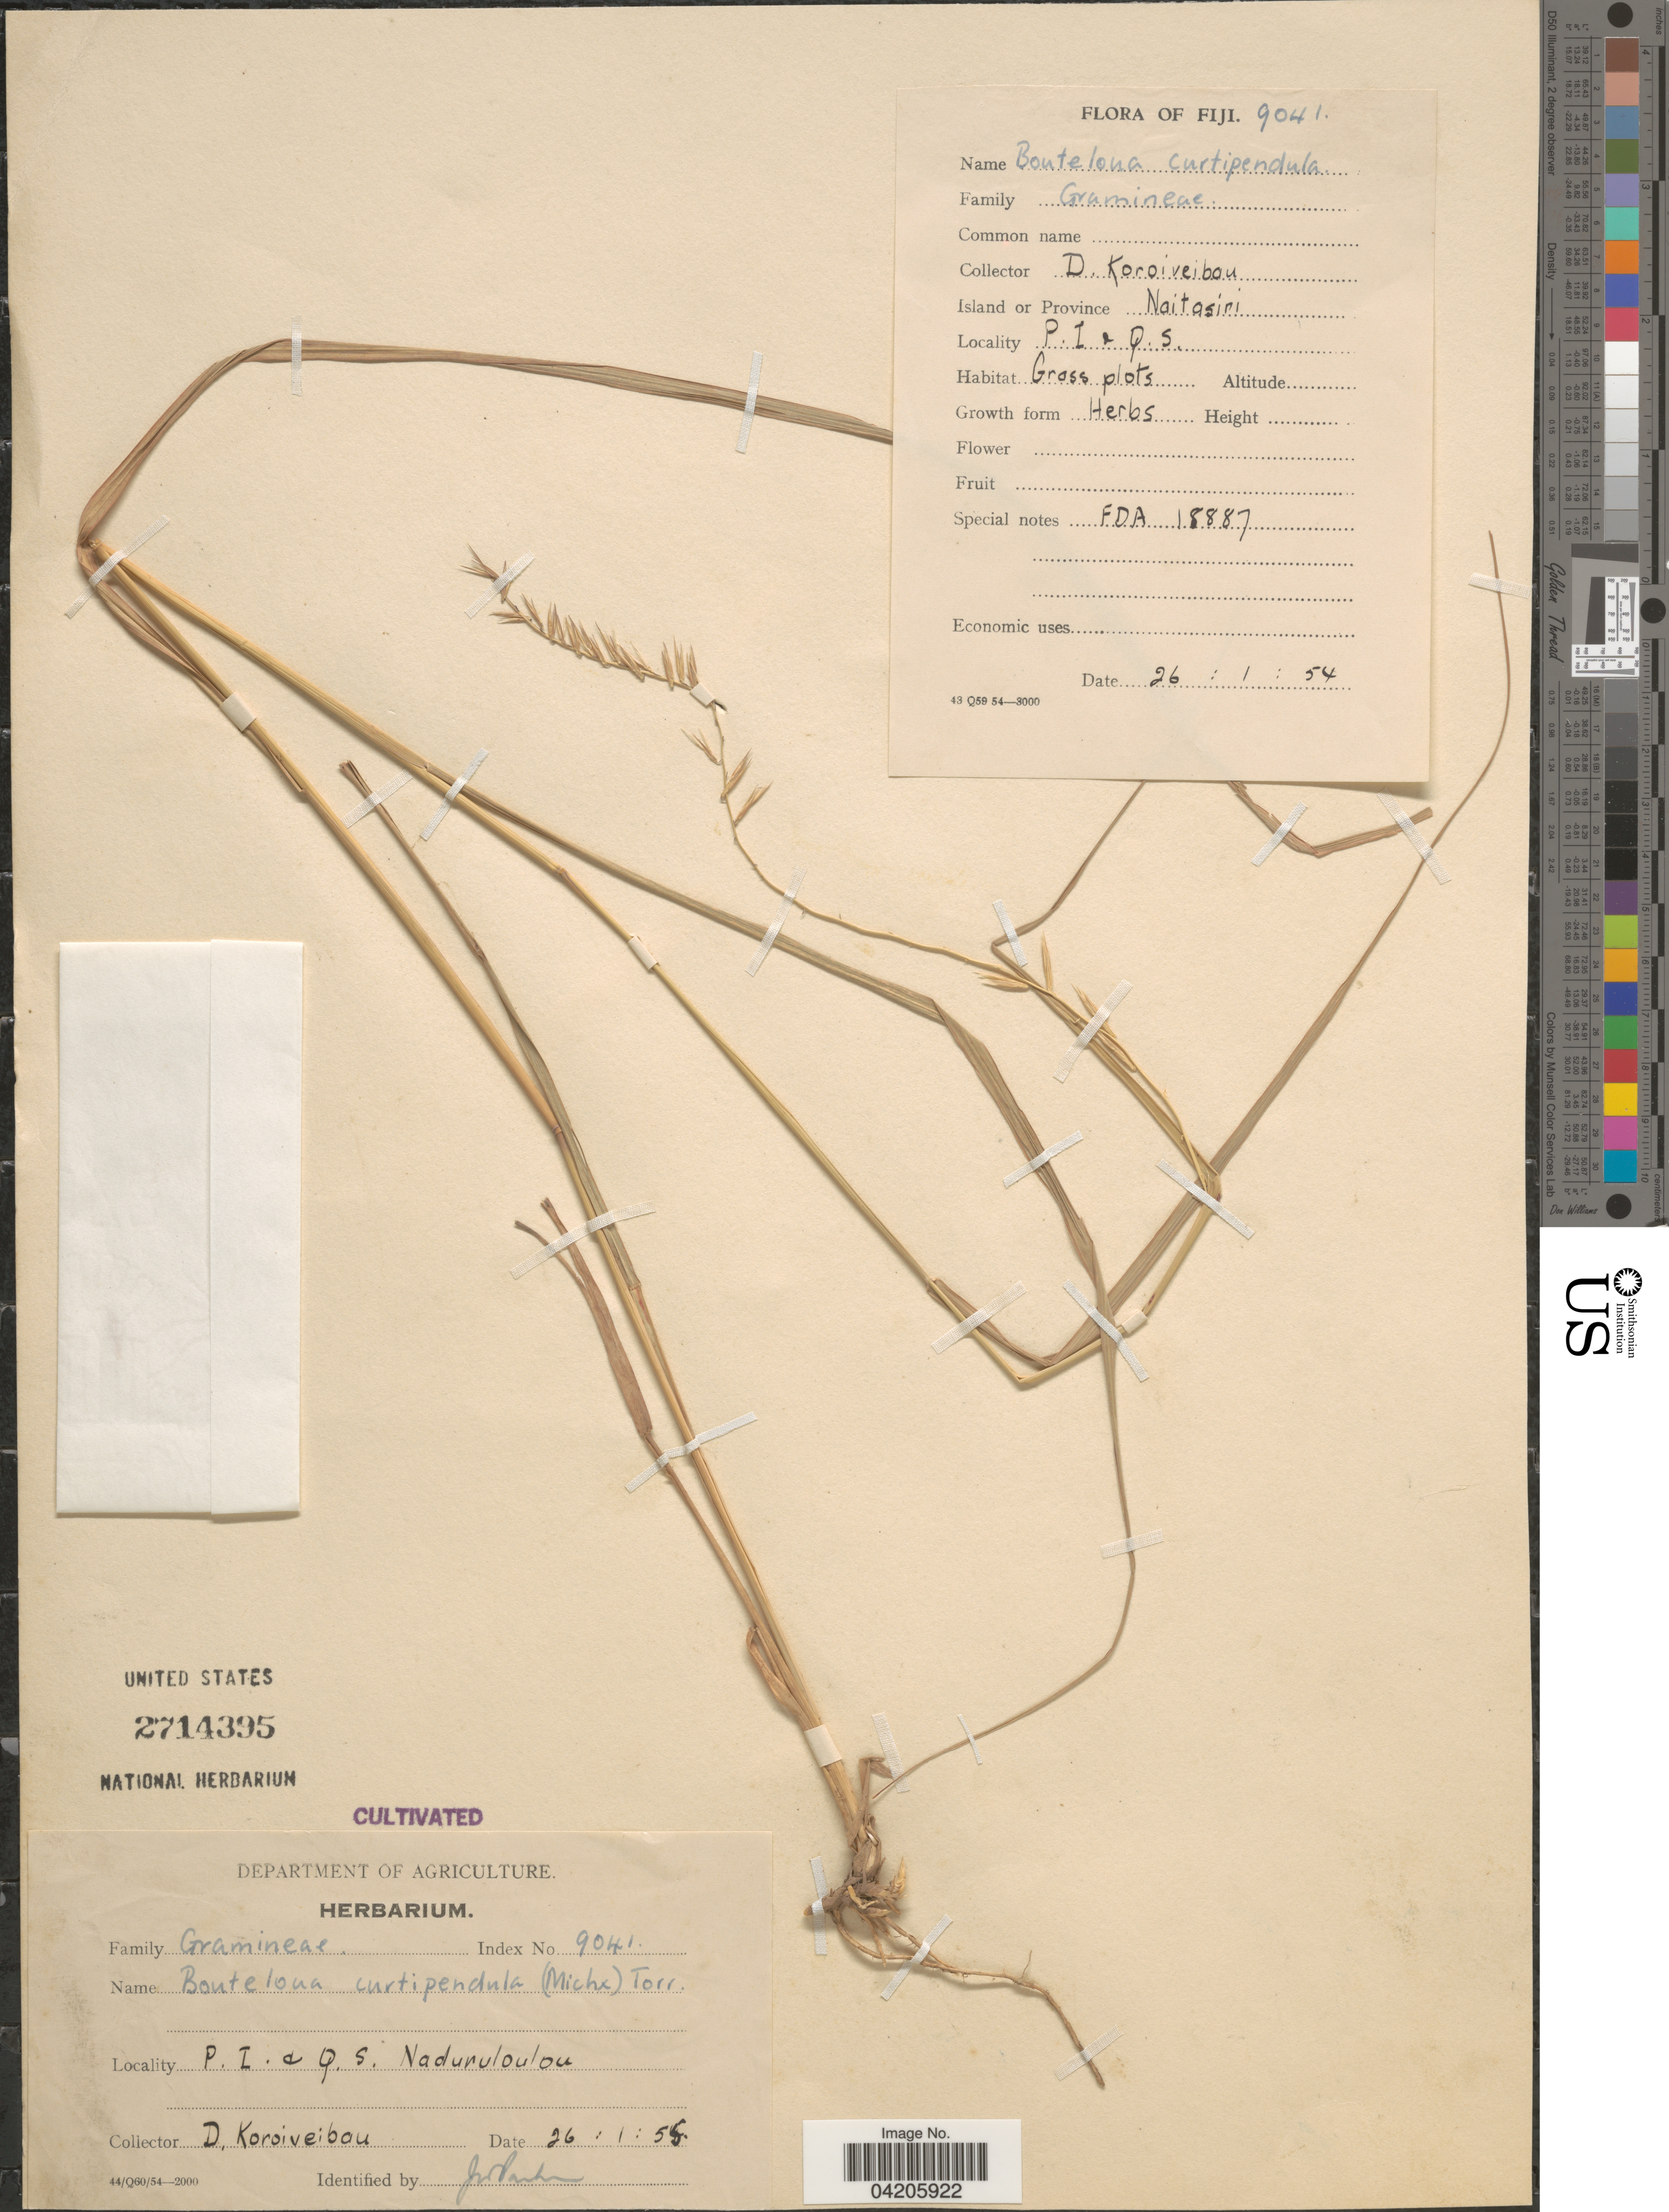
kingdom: Plantae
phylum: Tracheophyta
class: Liliopsida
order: Poales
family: Poaceae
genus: Bouteloua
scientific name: Bouteloua curtipendula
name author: (Michx.) Torr.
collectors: D. Koroiveibau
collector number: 9041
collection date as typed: Transcribed d/m/y: 26/1/55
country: Fiji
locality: P.I. & Q.S. Naduruloulou. Island or Province Naitasiri.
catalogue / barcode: US 2714395